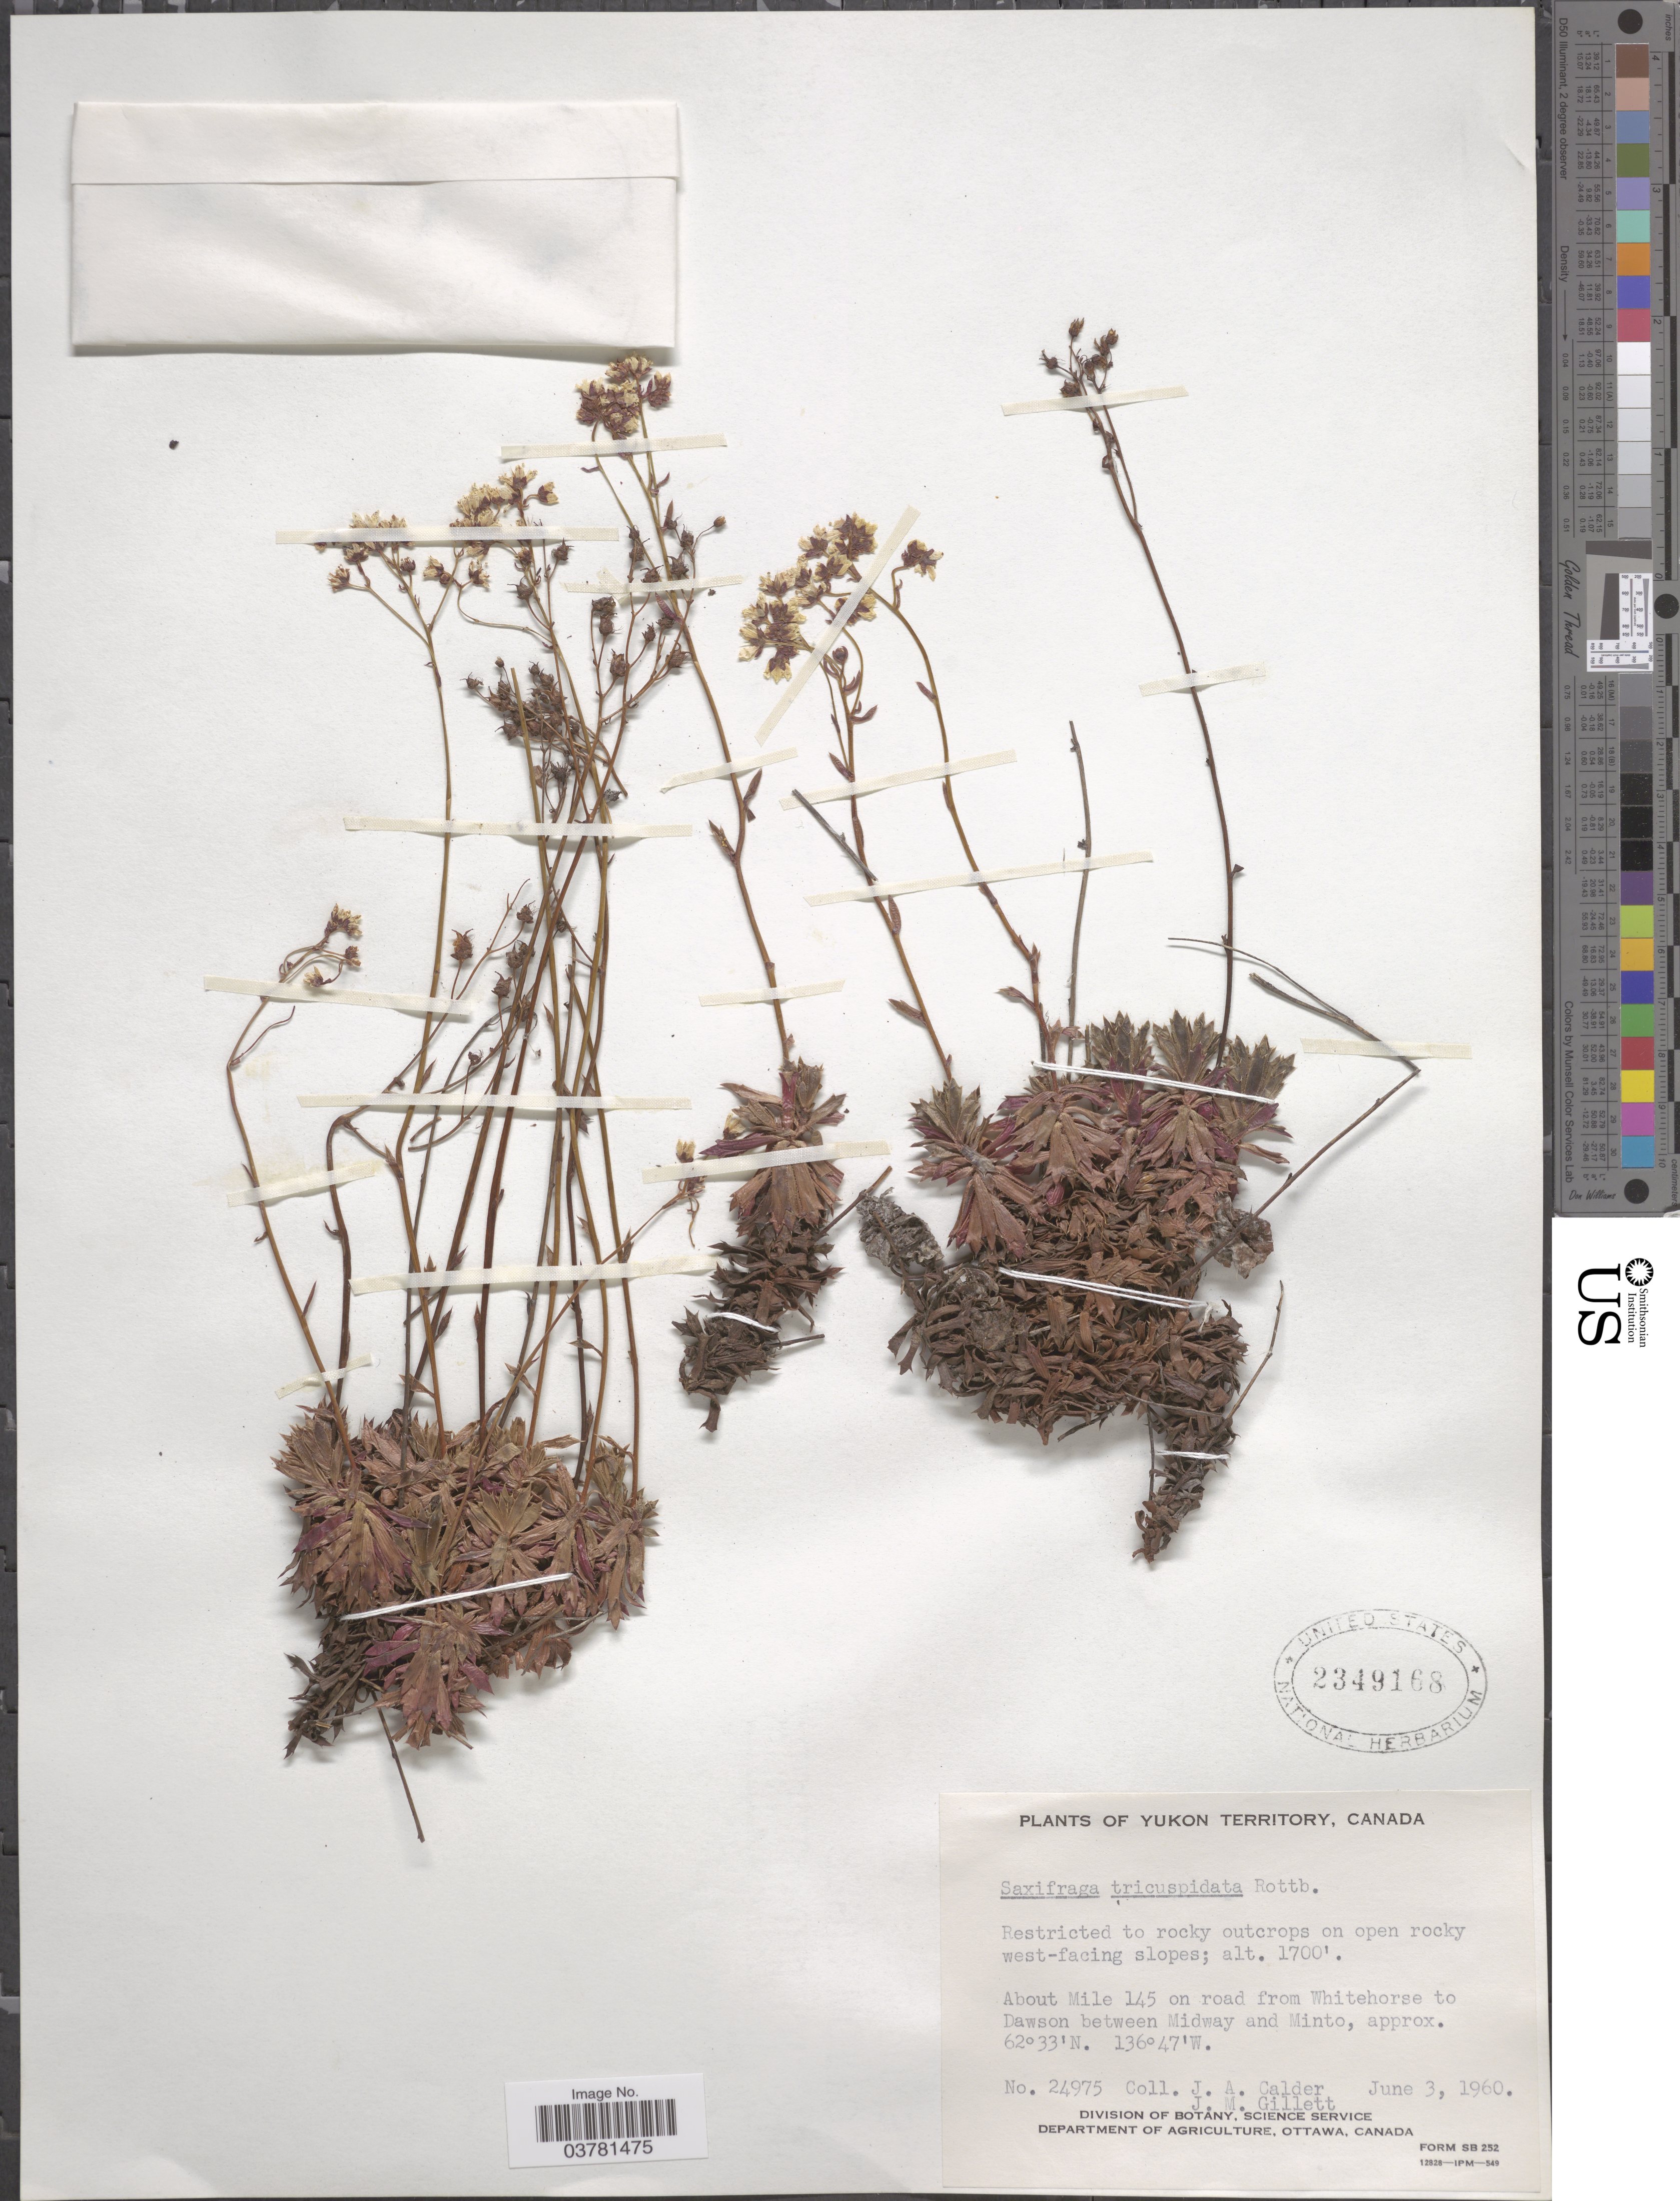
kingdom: Plantae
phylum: Tracheophyta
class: Magnoliopsida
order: Saxifragales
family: Saxifragaceae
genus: Saxifraga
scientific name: Saxifraga tricuspidata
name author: Rottb.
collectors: J. A. Calder & J. M. Gillett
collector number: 24975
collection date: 1960-06-03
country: Canada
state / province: Yukon Territory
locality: Restricted to rocky outcrops on opn rocky west-facing slopes. About Mile 145 on road from Whitehorse to Dawson between Midway and Minto.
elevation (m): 518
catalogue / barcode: US 2349168